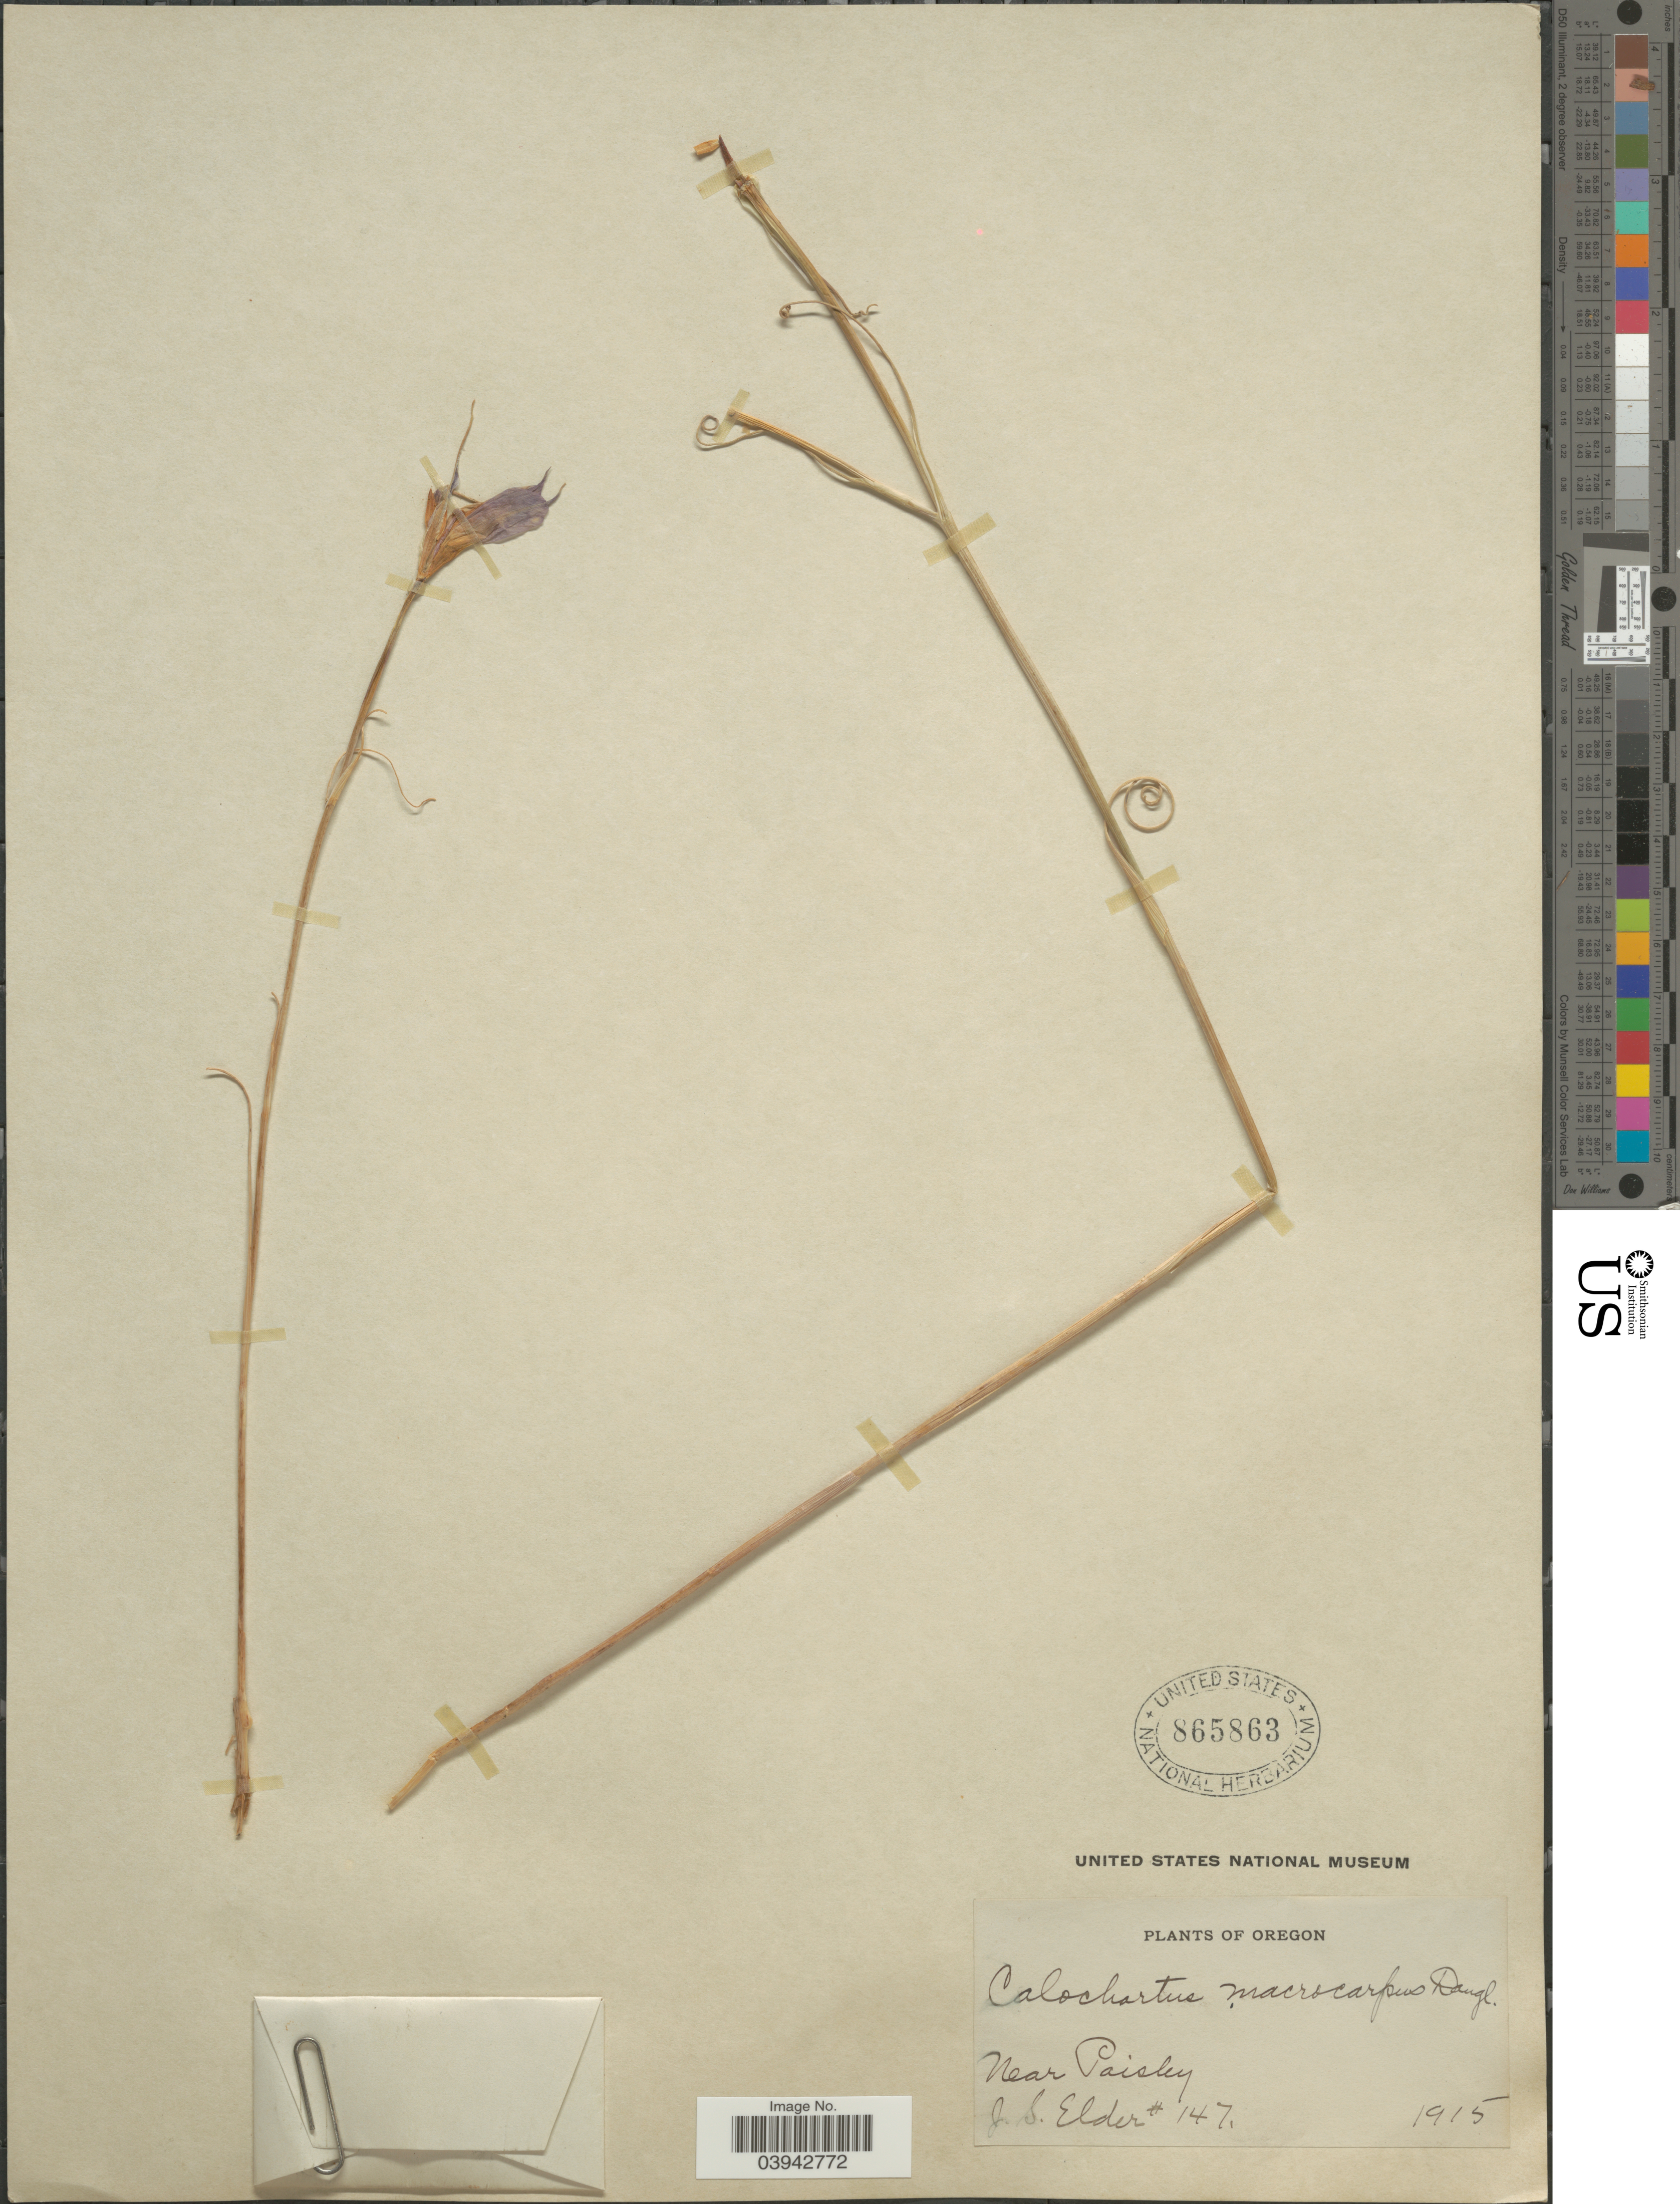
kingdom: Plantae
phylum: Tracheophyta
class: Liliopsida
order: Liliales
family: Liliaceae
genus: Calochortus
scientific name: Calochortus macrocarpus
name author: Douglas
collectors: J. Elder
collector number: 147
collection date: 1915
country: United States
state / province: Oregon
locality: Near Paisley.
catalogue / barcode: US 865863